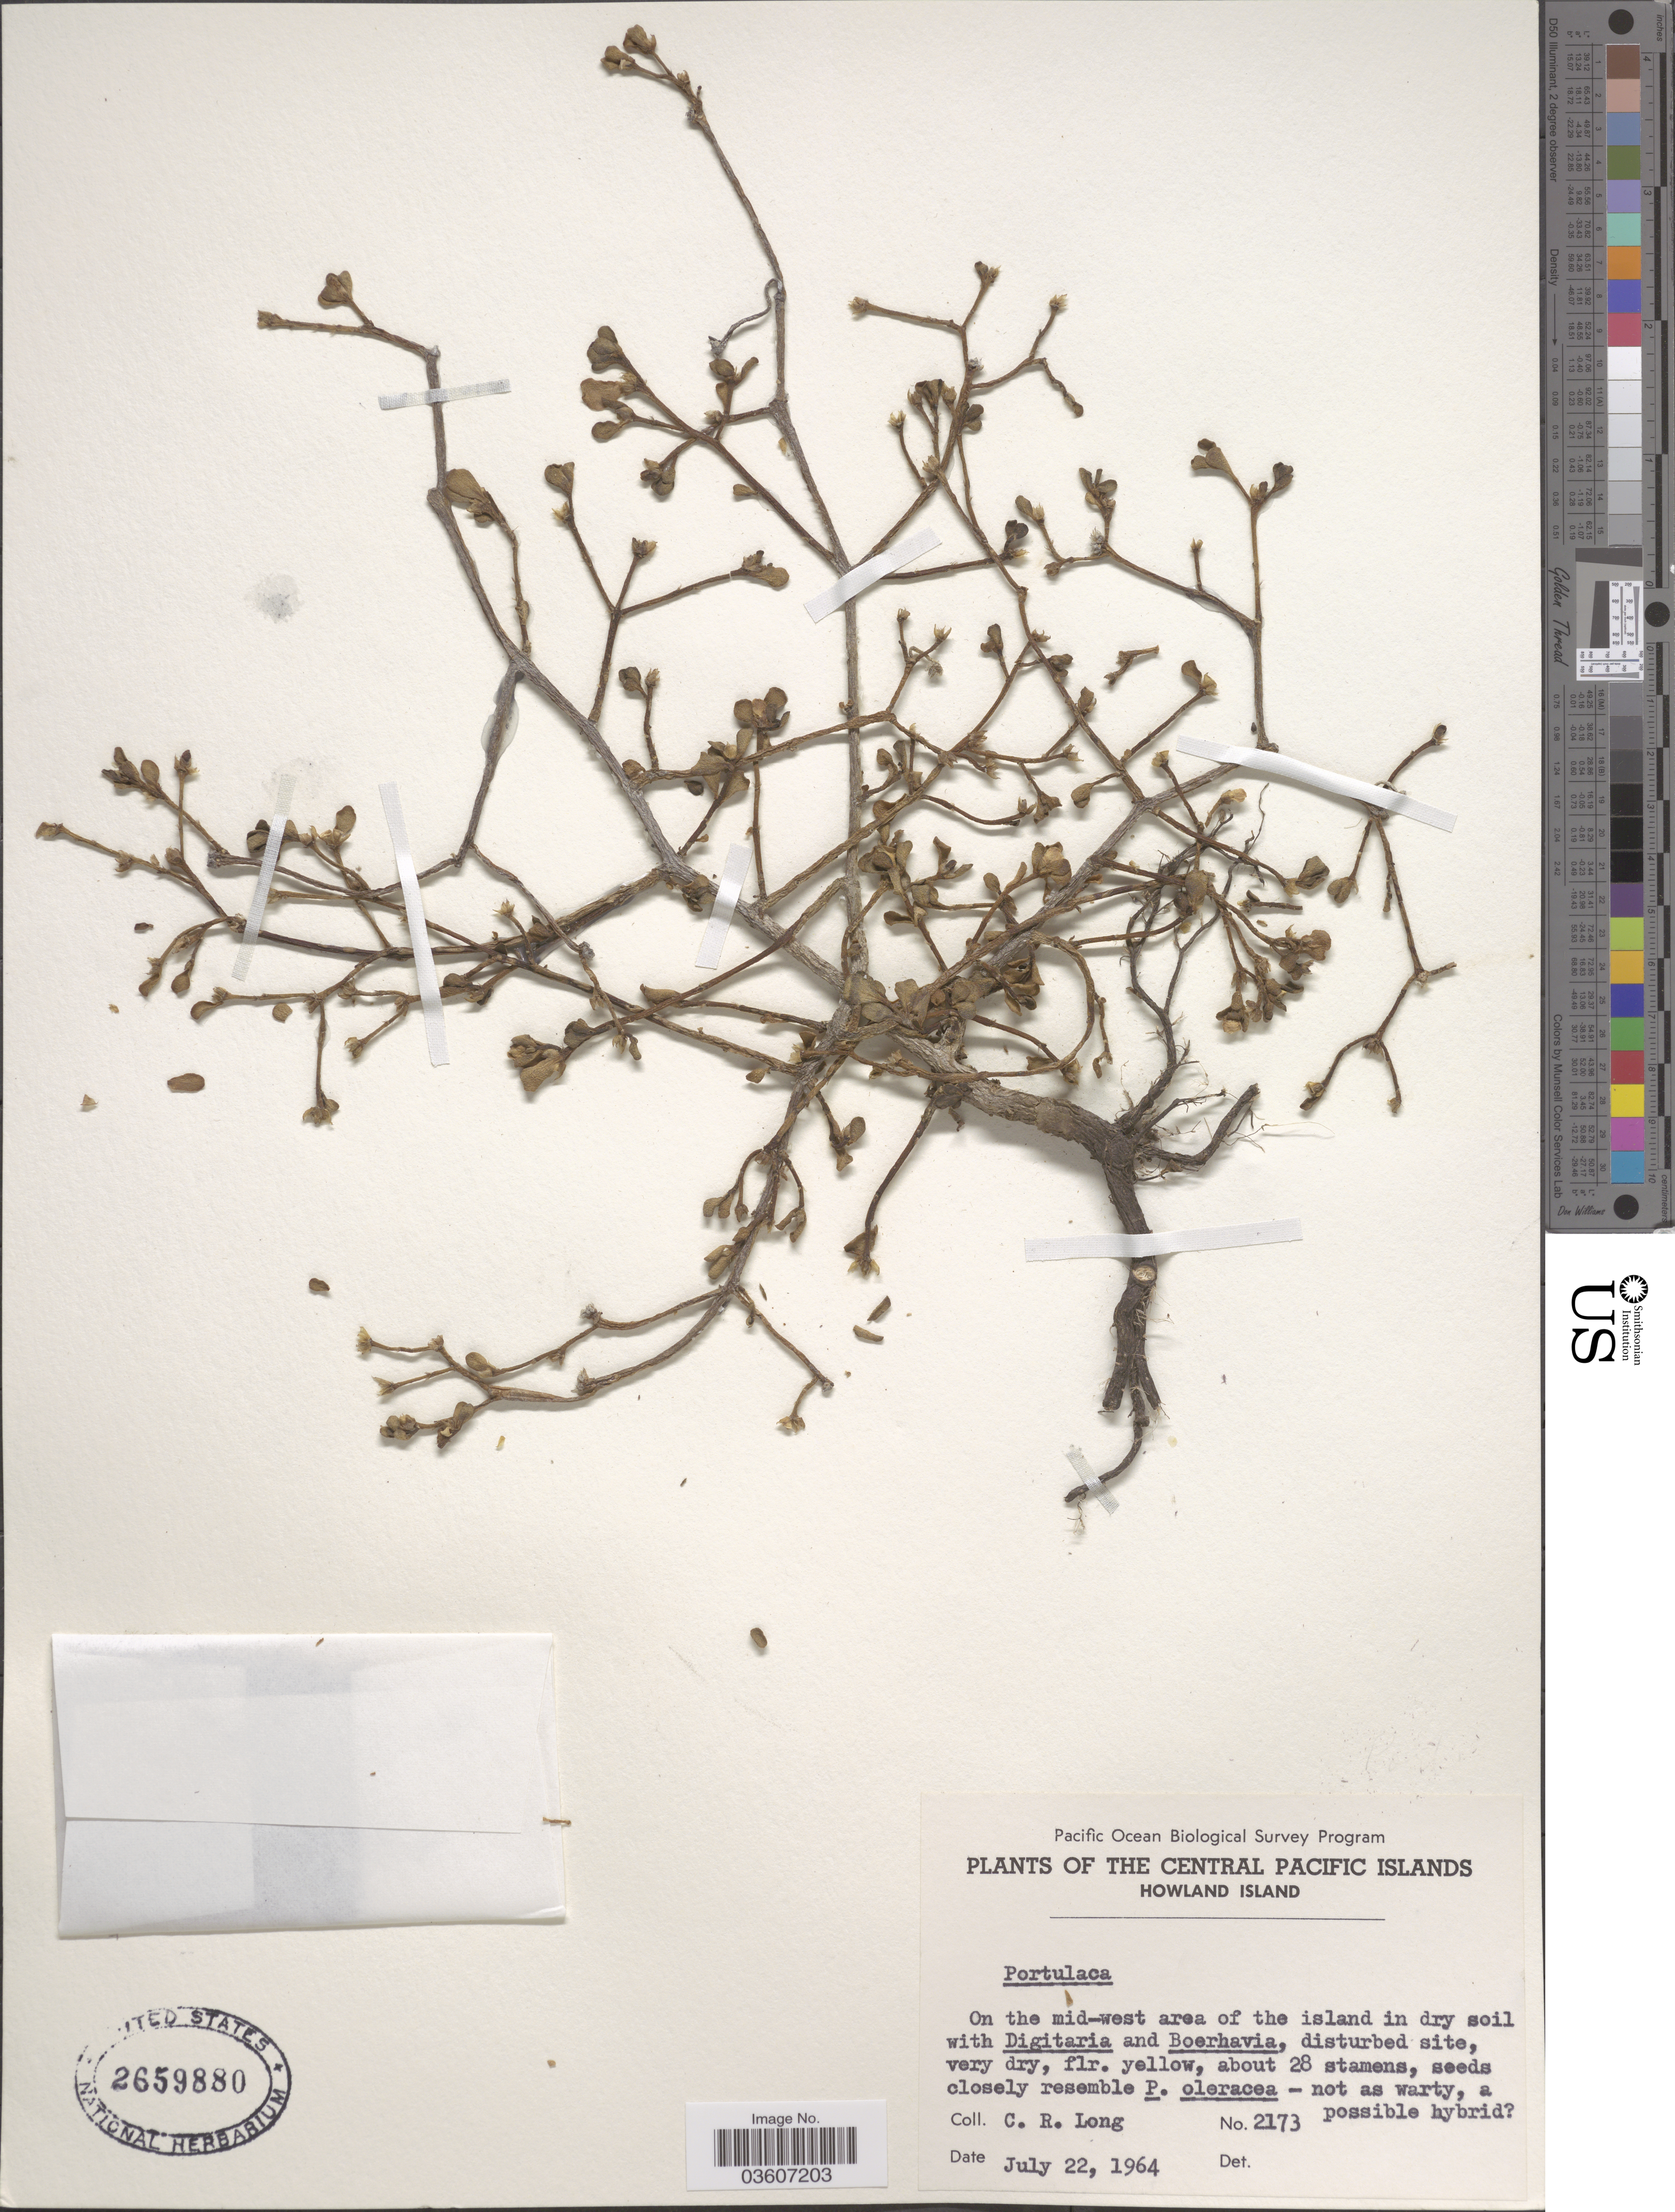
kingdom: Plantae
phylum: Tracheophyta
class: Magnoliopsida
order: Caryophyllales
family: Portulacaceae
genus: Portulaca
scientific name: Portulaca sp.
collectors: C. R. Long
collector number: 2173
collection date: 1964-07-22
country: U.S. Administered Pacific Islands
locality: The Central Pacific Islands. Howland Island. On the mid-west area of the island.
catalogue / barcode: US 2659880